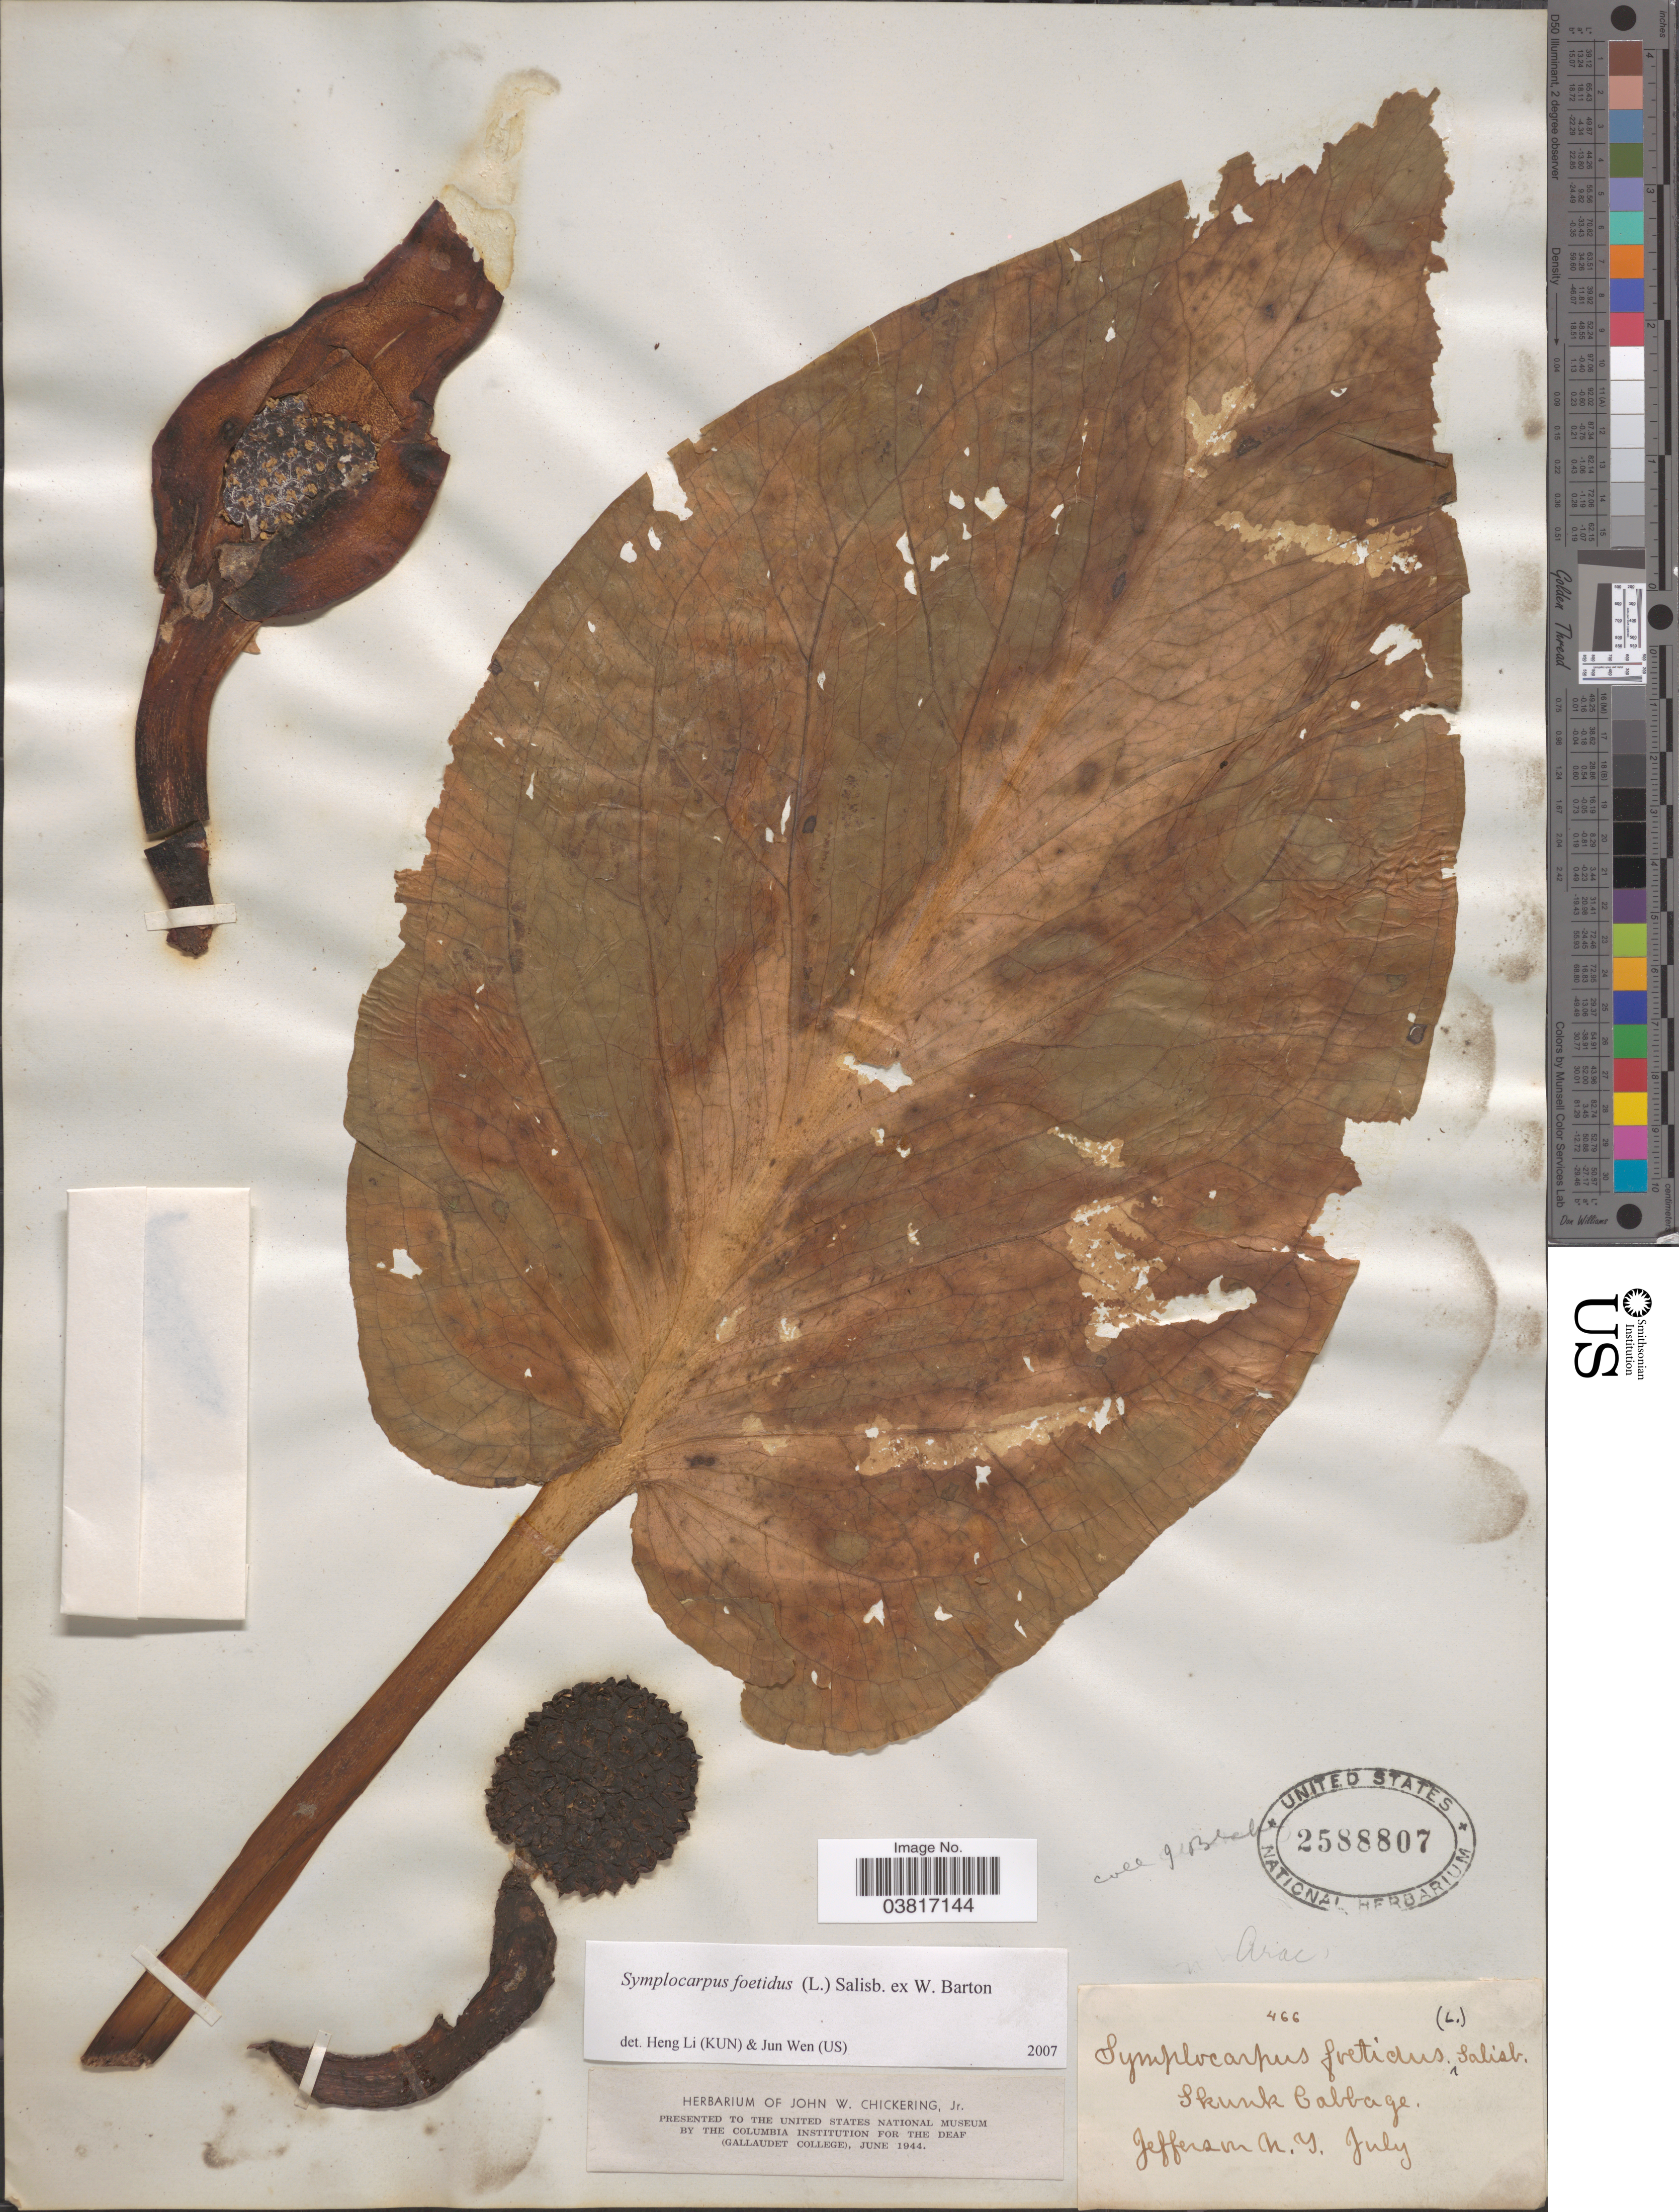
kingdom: Plantae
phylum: Tracheophyta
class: Liliopsida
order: Alismatales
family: Araceae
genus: Symplocarpus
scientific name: Symplocarpus foetidus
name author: (L.) W. Salisb. ex W.P.C. Barton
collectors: J. Blake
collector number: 466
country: United States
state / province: New York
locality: Skunk Cabbage. Jefferson.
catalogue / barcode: US 2588807